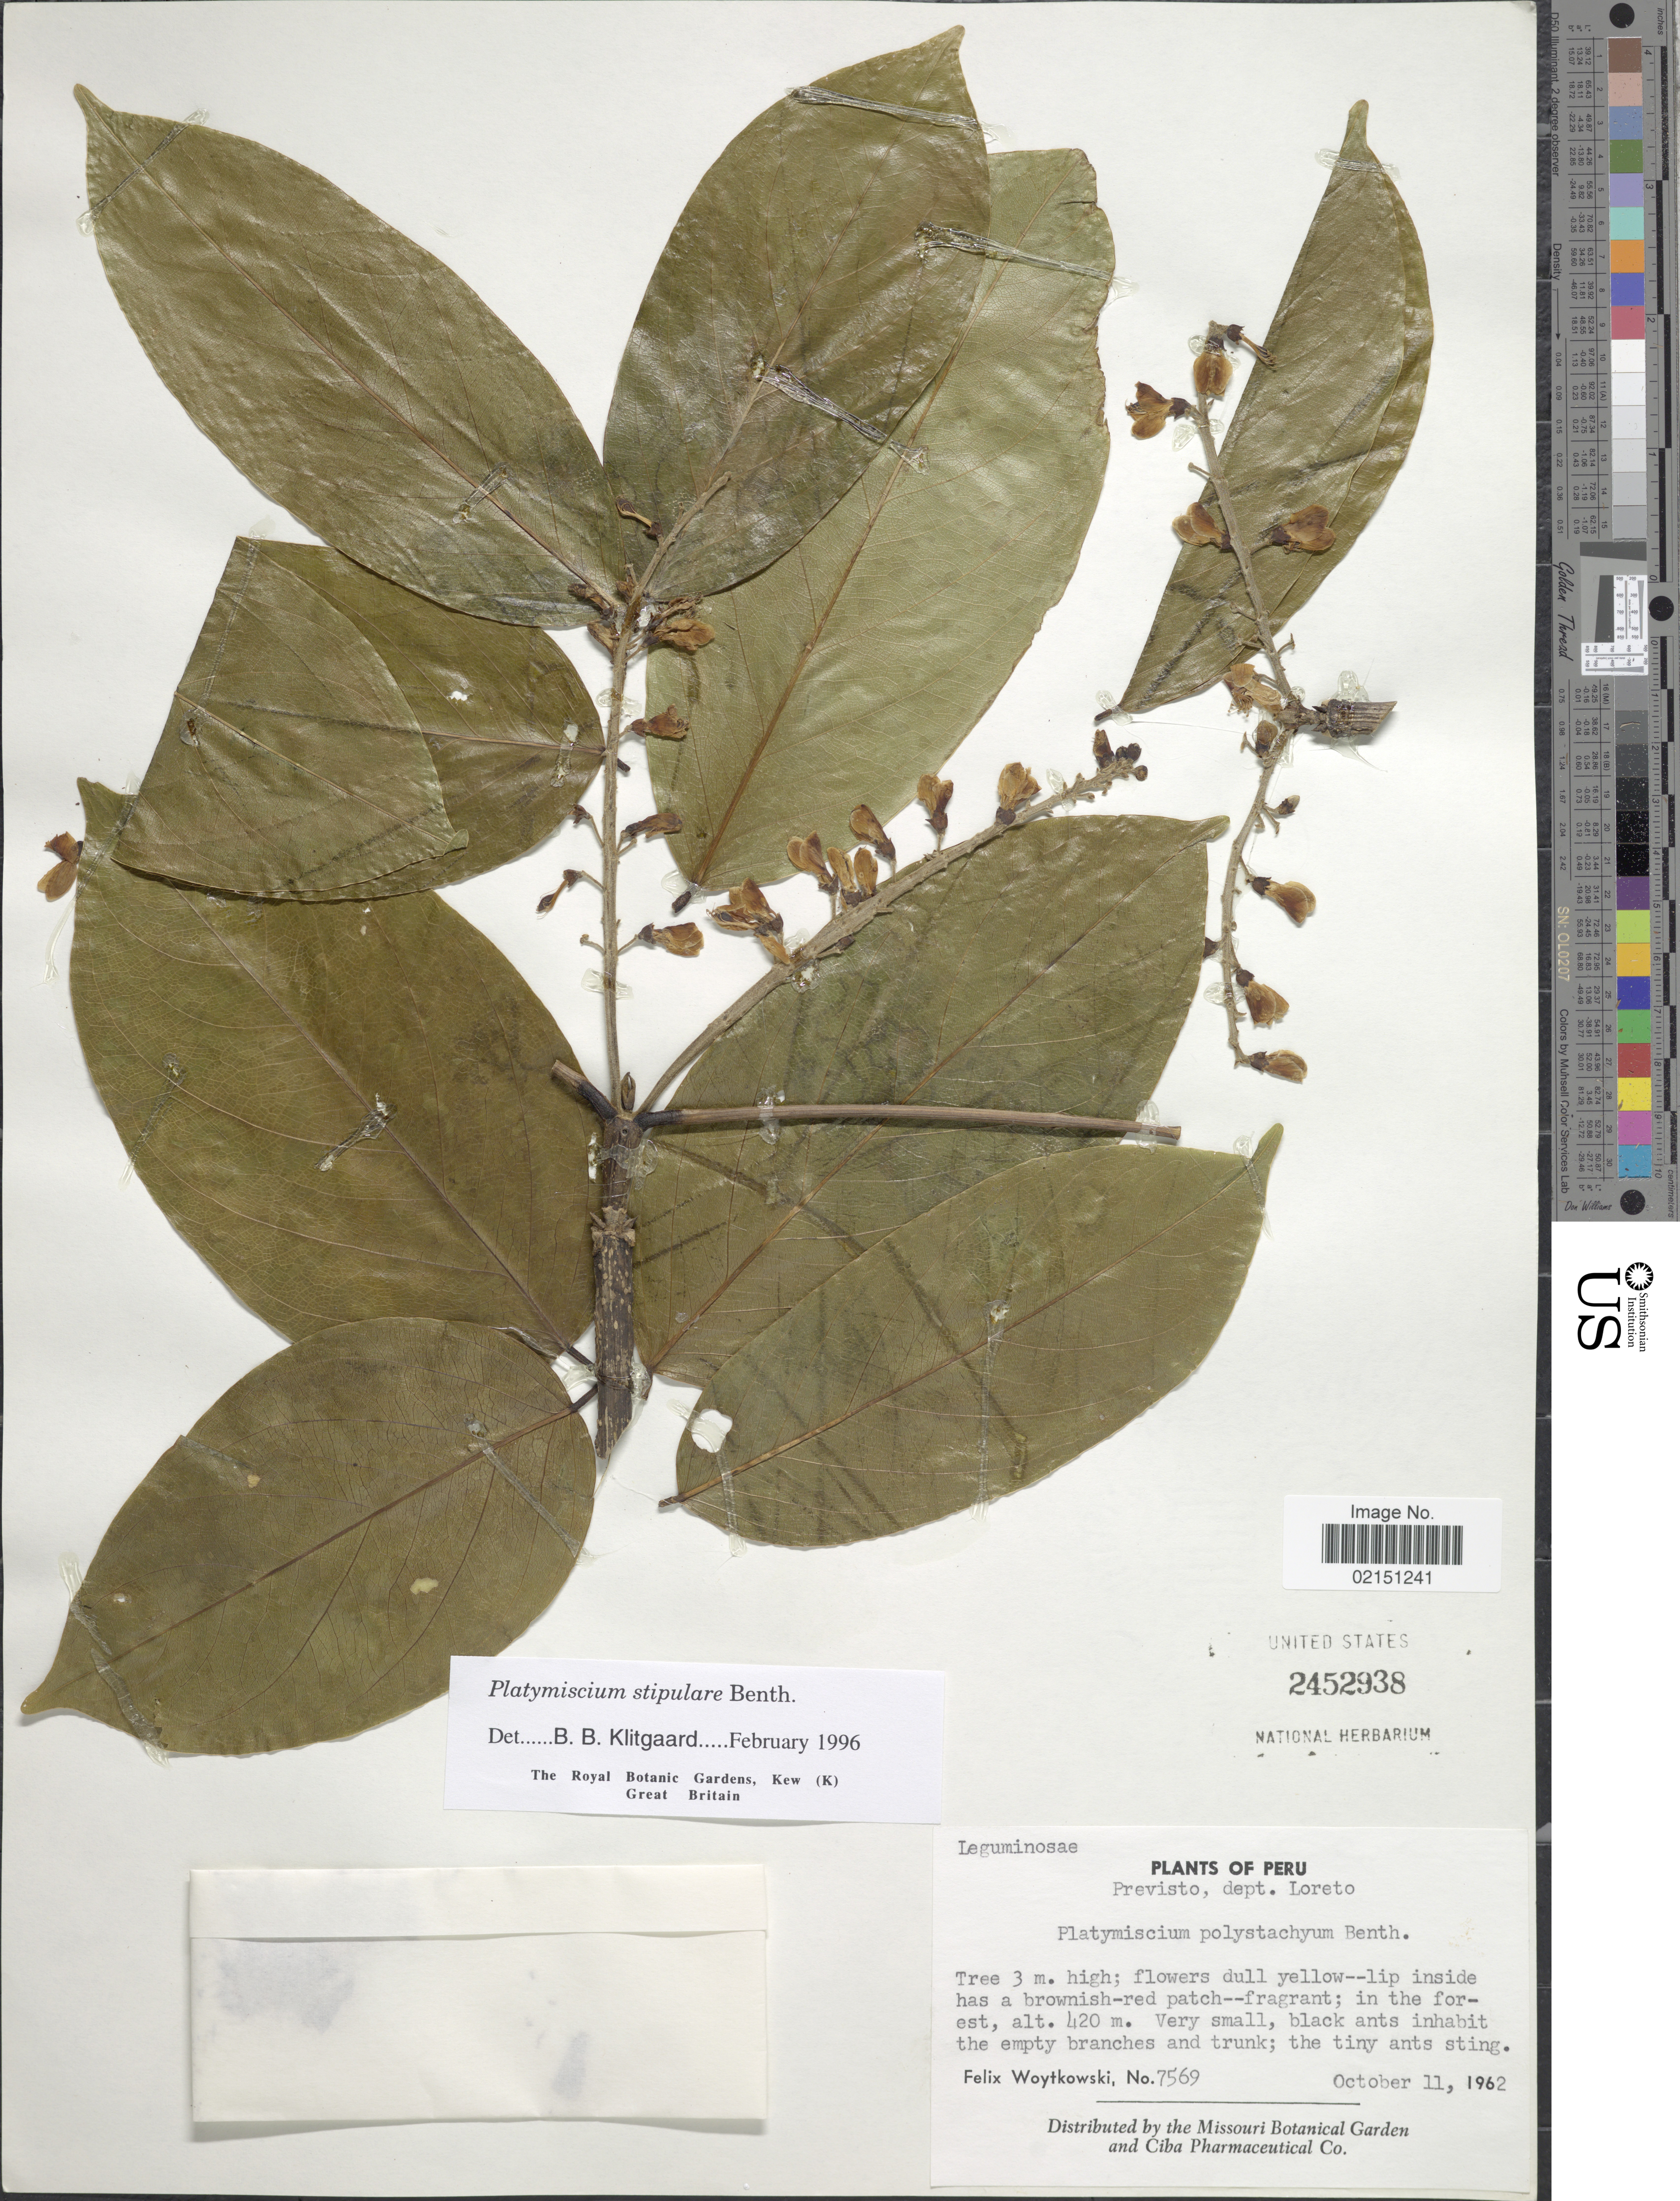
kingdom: Plantae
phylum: Tracheophyta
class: Magnoliopsida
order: Fabales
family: Fabaceae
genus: Platymiscium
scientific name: Platymiscium stipulare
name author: Benth.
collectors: F. Woytkowski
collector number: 7569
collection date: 1962-10-11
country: Peru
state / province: Loreto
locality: Previsto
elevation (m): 420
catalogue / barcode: US 2452938